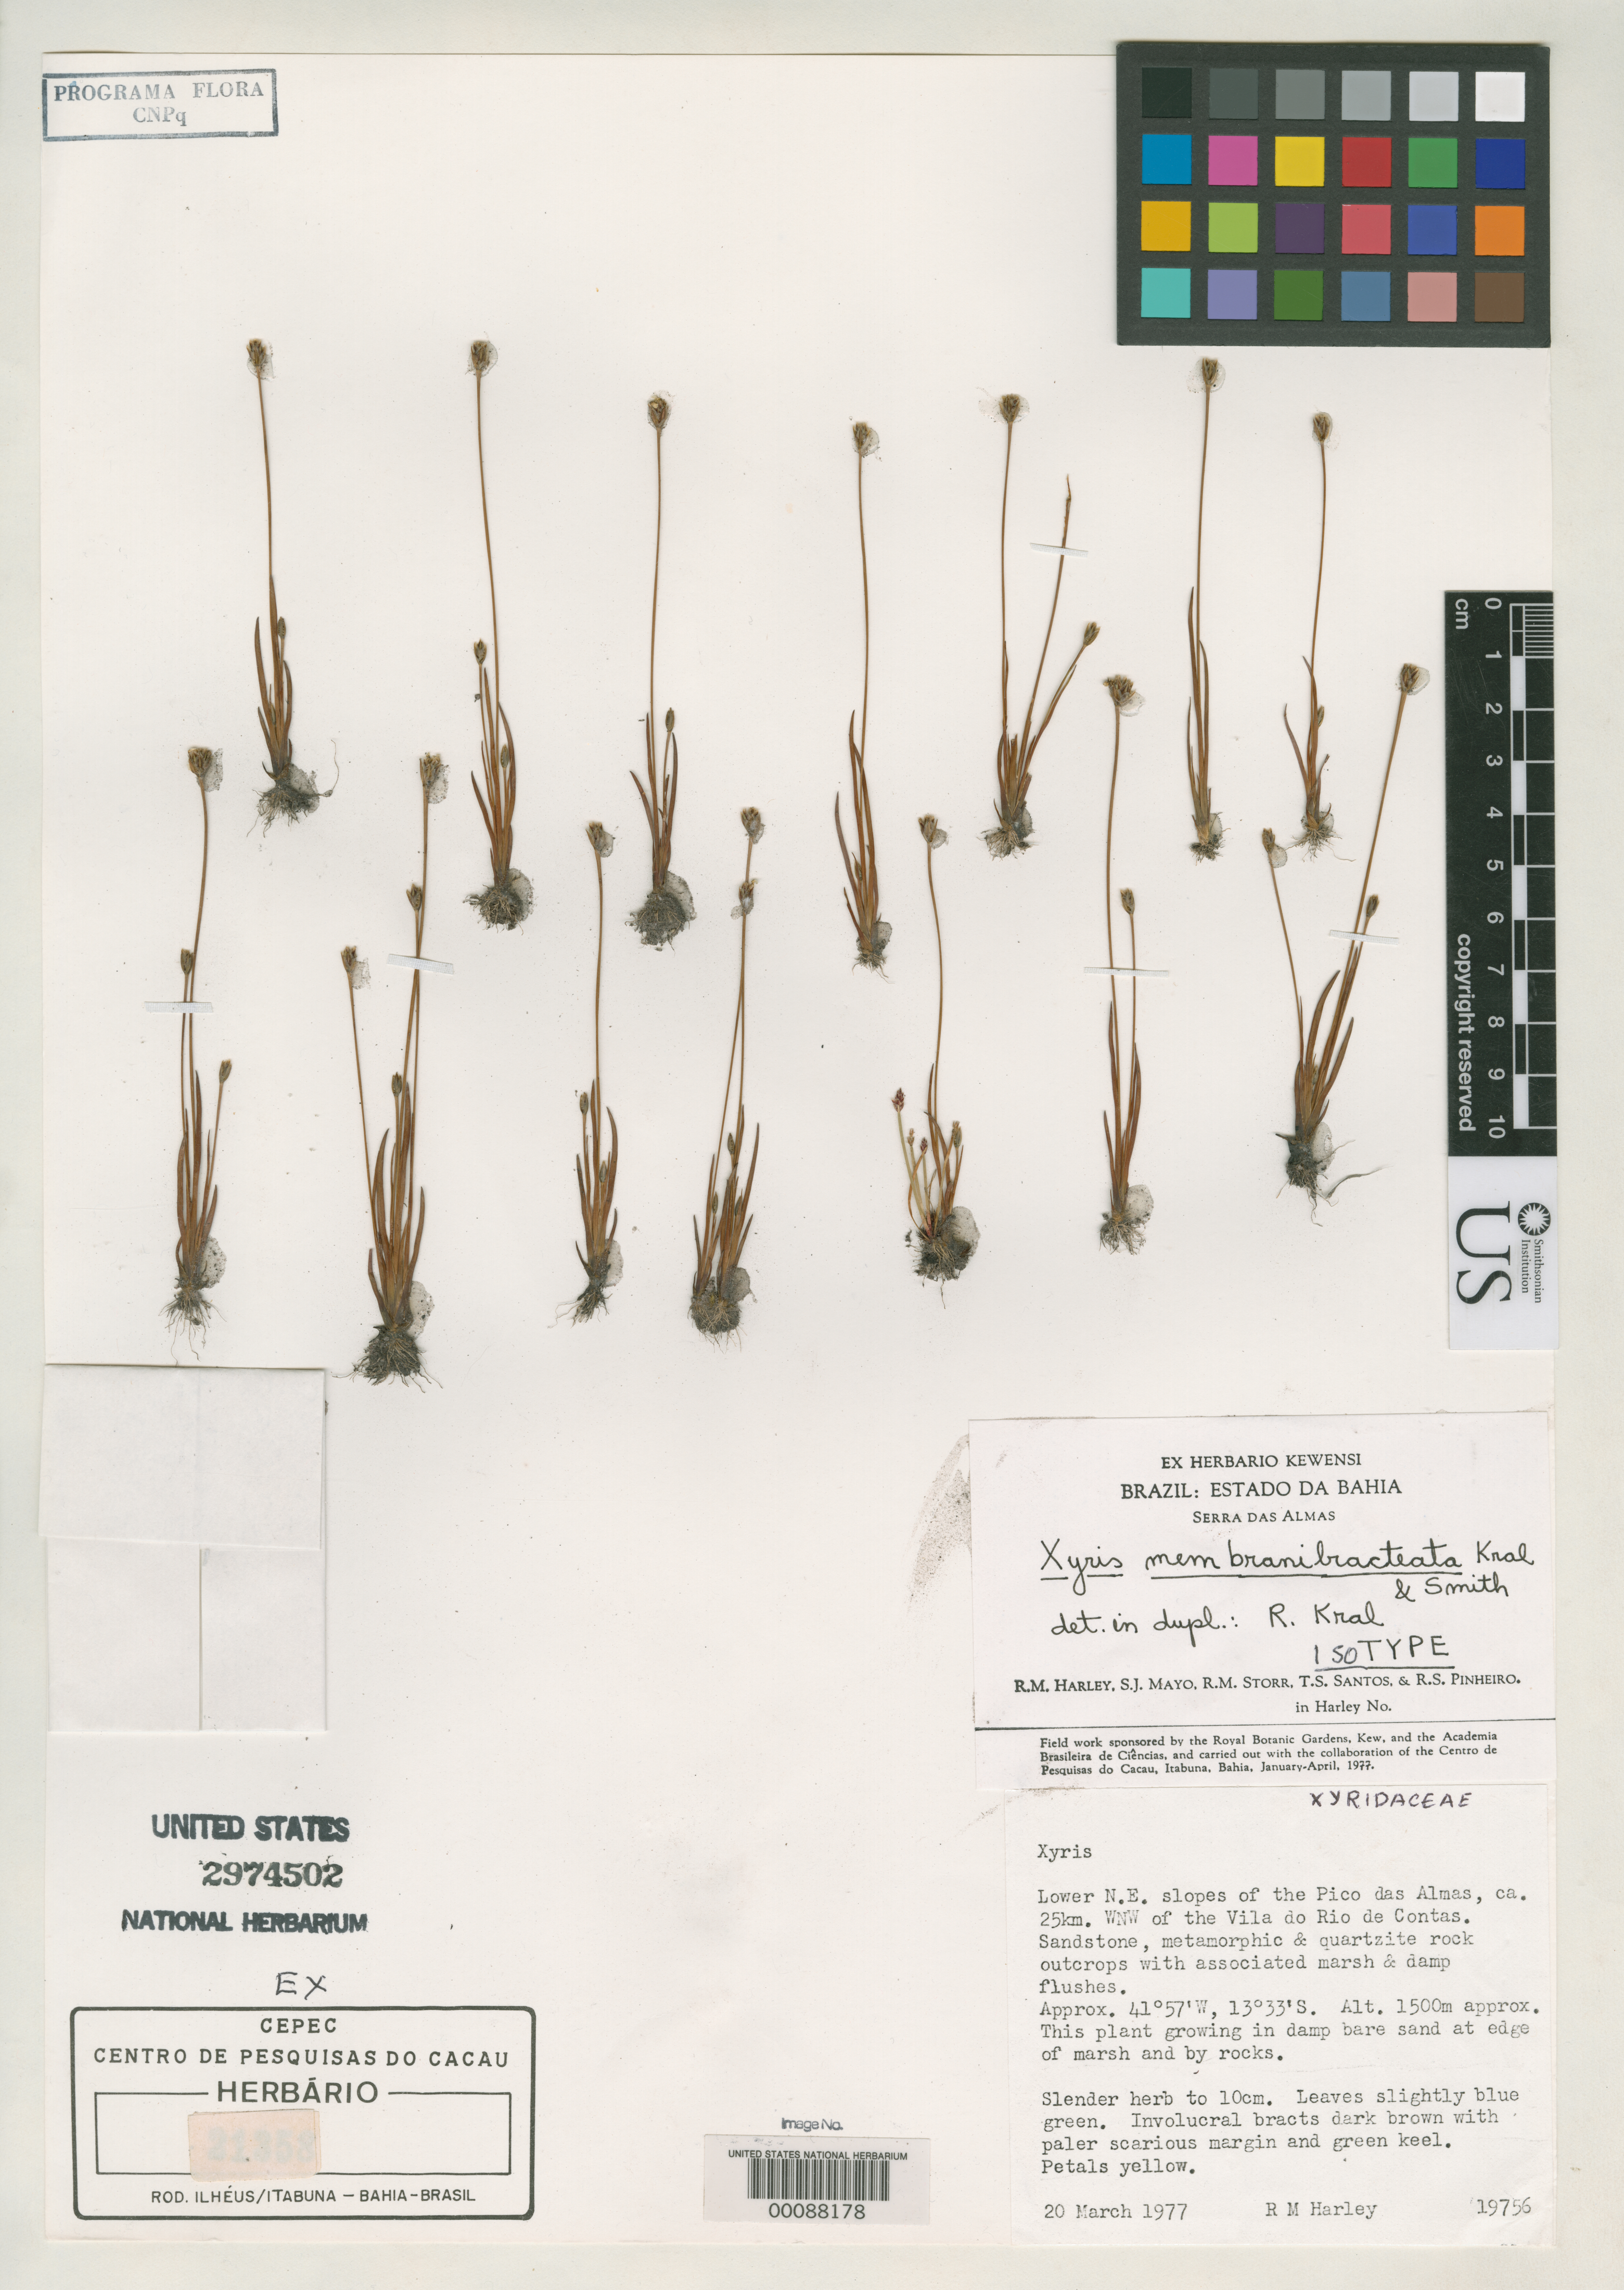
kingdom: Plantae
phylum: Tracheophyta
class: Liliopsida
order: Poales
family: Xyridaceae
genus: Xyris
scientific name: Xyris membranibracteata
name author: Kral & L.B. Sm.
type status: Isotype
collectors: R. M. Harley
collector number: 19756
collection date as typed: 20 Mar 1977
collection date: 1977-03-20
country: Brazil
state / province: Bahia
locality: NE slopes of the Pico das Almas, WNW of the vila do Rio de Contas.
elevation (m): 1500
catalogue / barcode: US 2974502